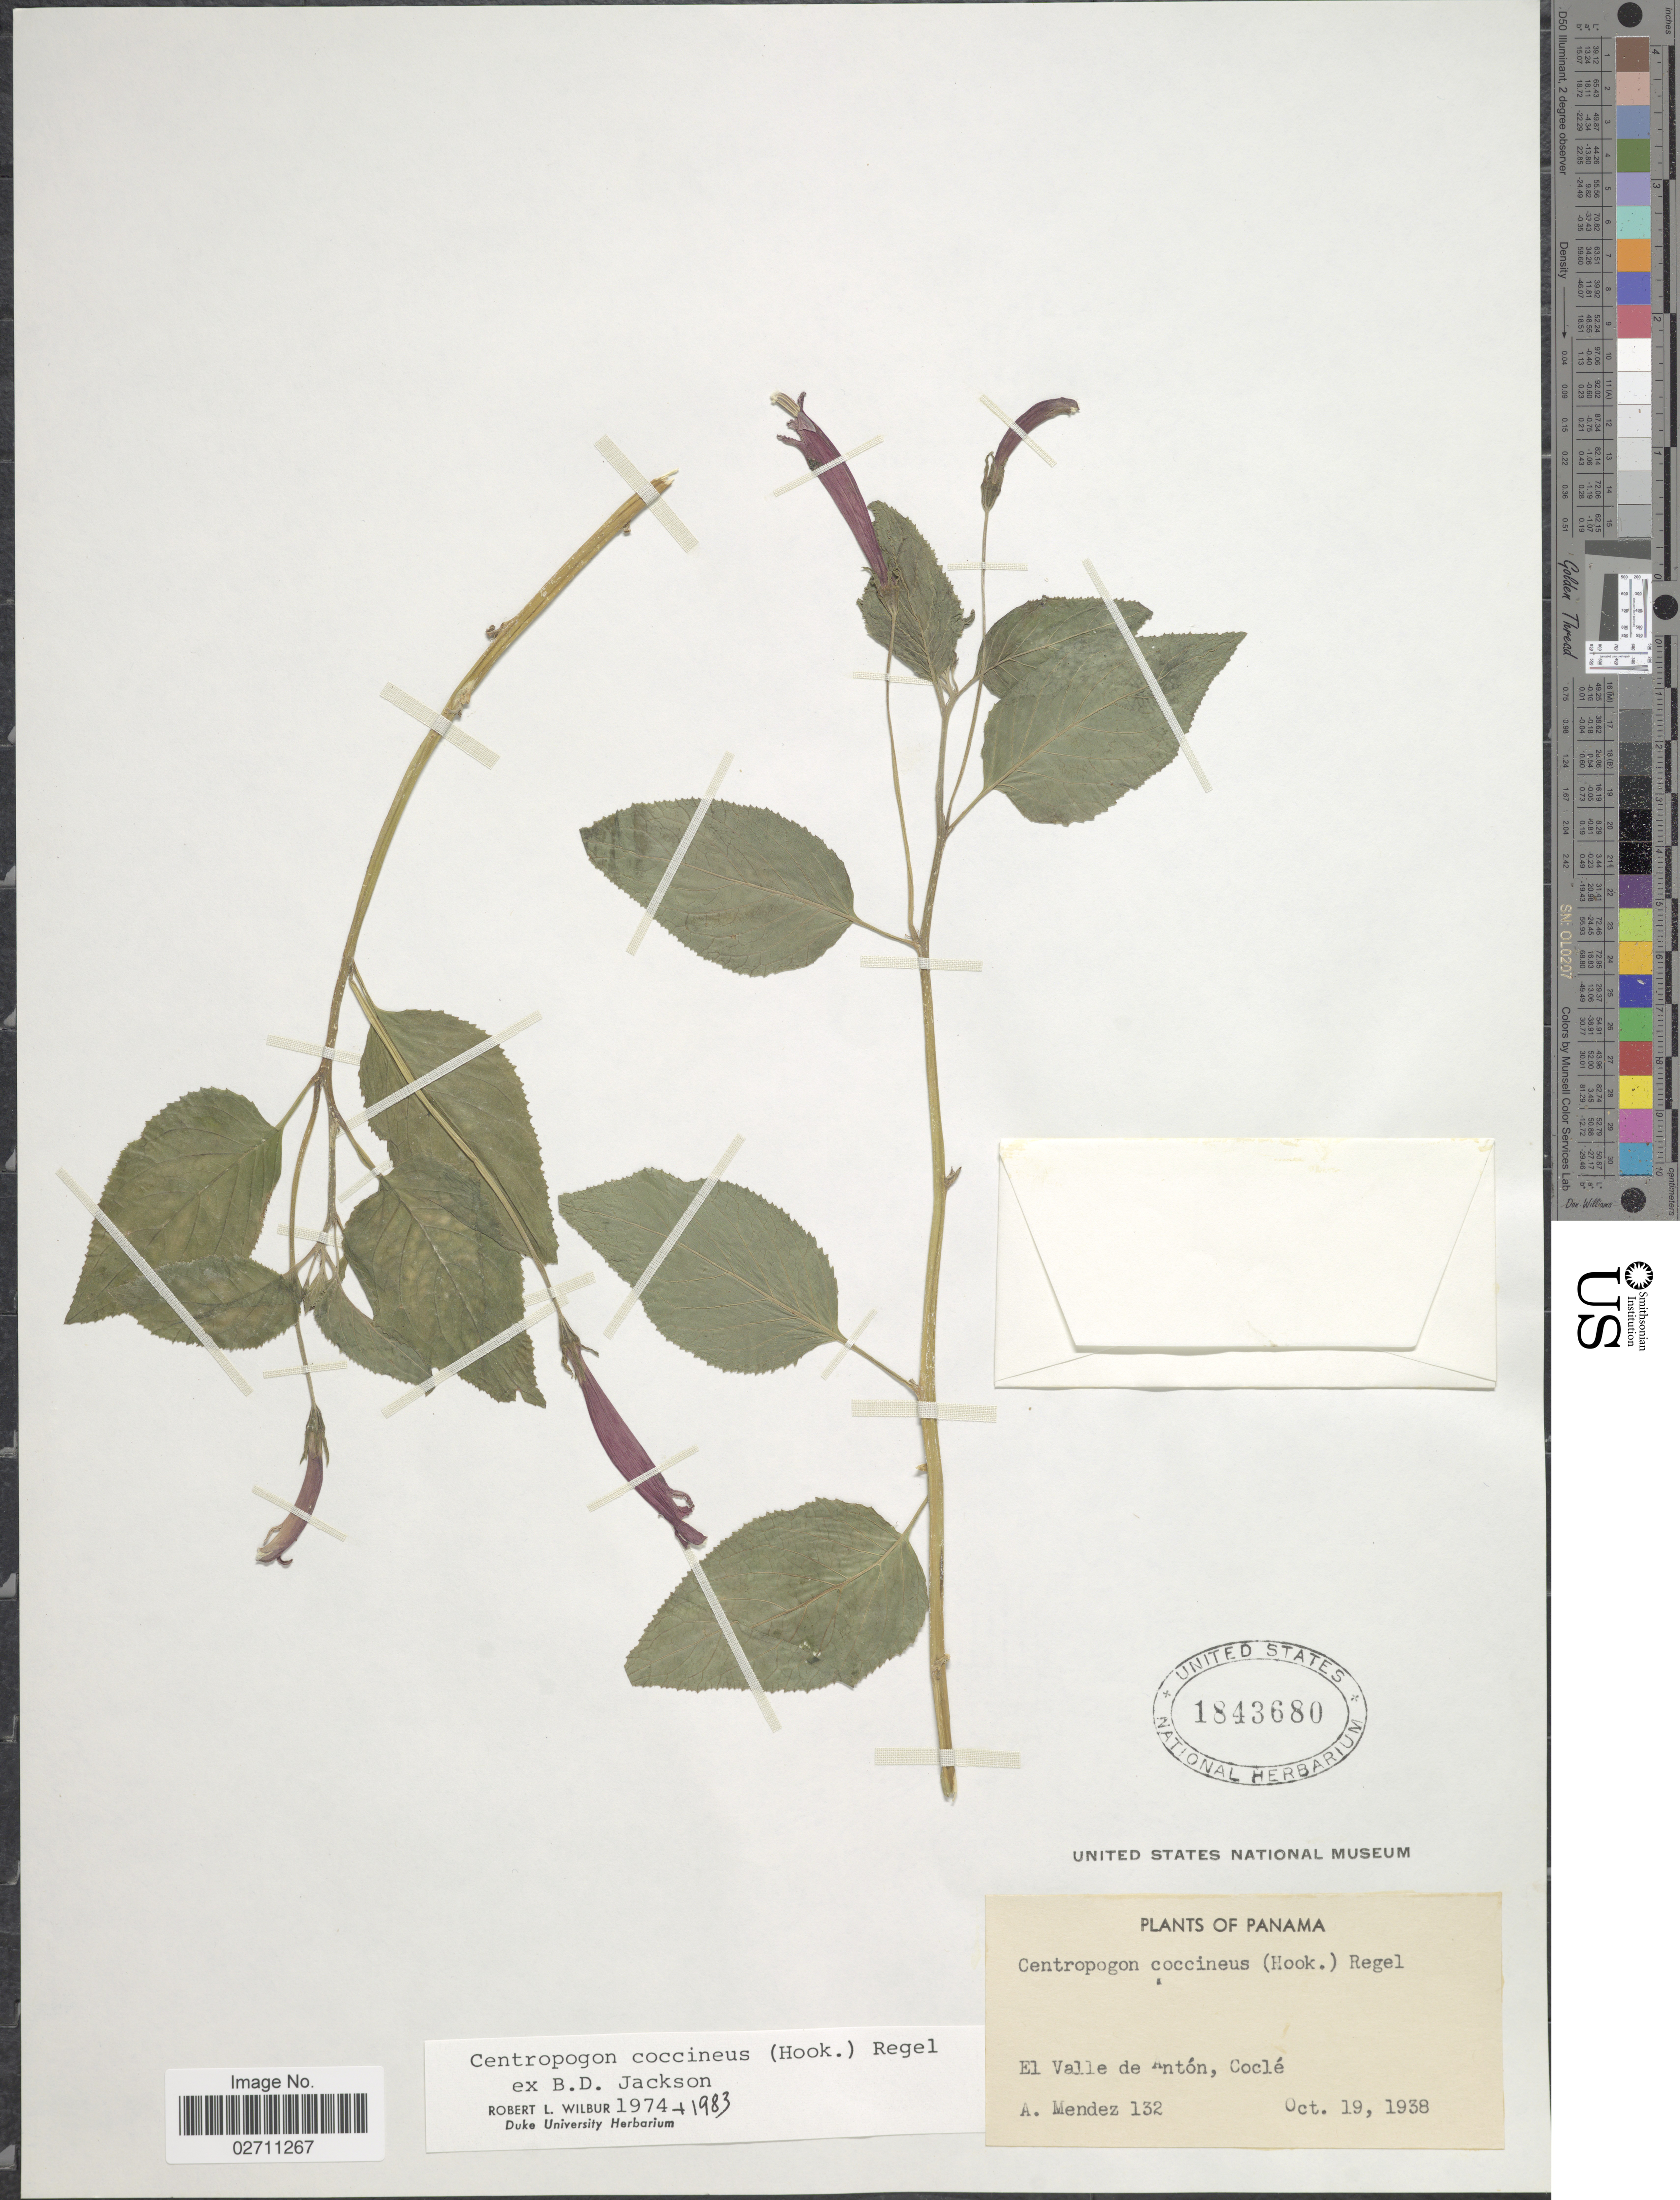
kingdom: Plantae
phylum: Tracheophyta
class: Magnoliopsida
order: Asterales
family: Campanulaceae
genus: Centropogon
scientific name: Centropogon coccineus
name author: (Hook.) Regel ex B.D. Jacks.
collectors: A. Mendez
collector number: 132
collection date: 1938-10-19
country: Panama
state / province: Coclé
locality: El Valle de Anton.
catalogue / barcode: US 1843680